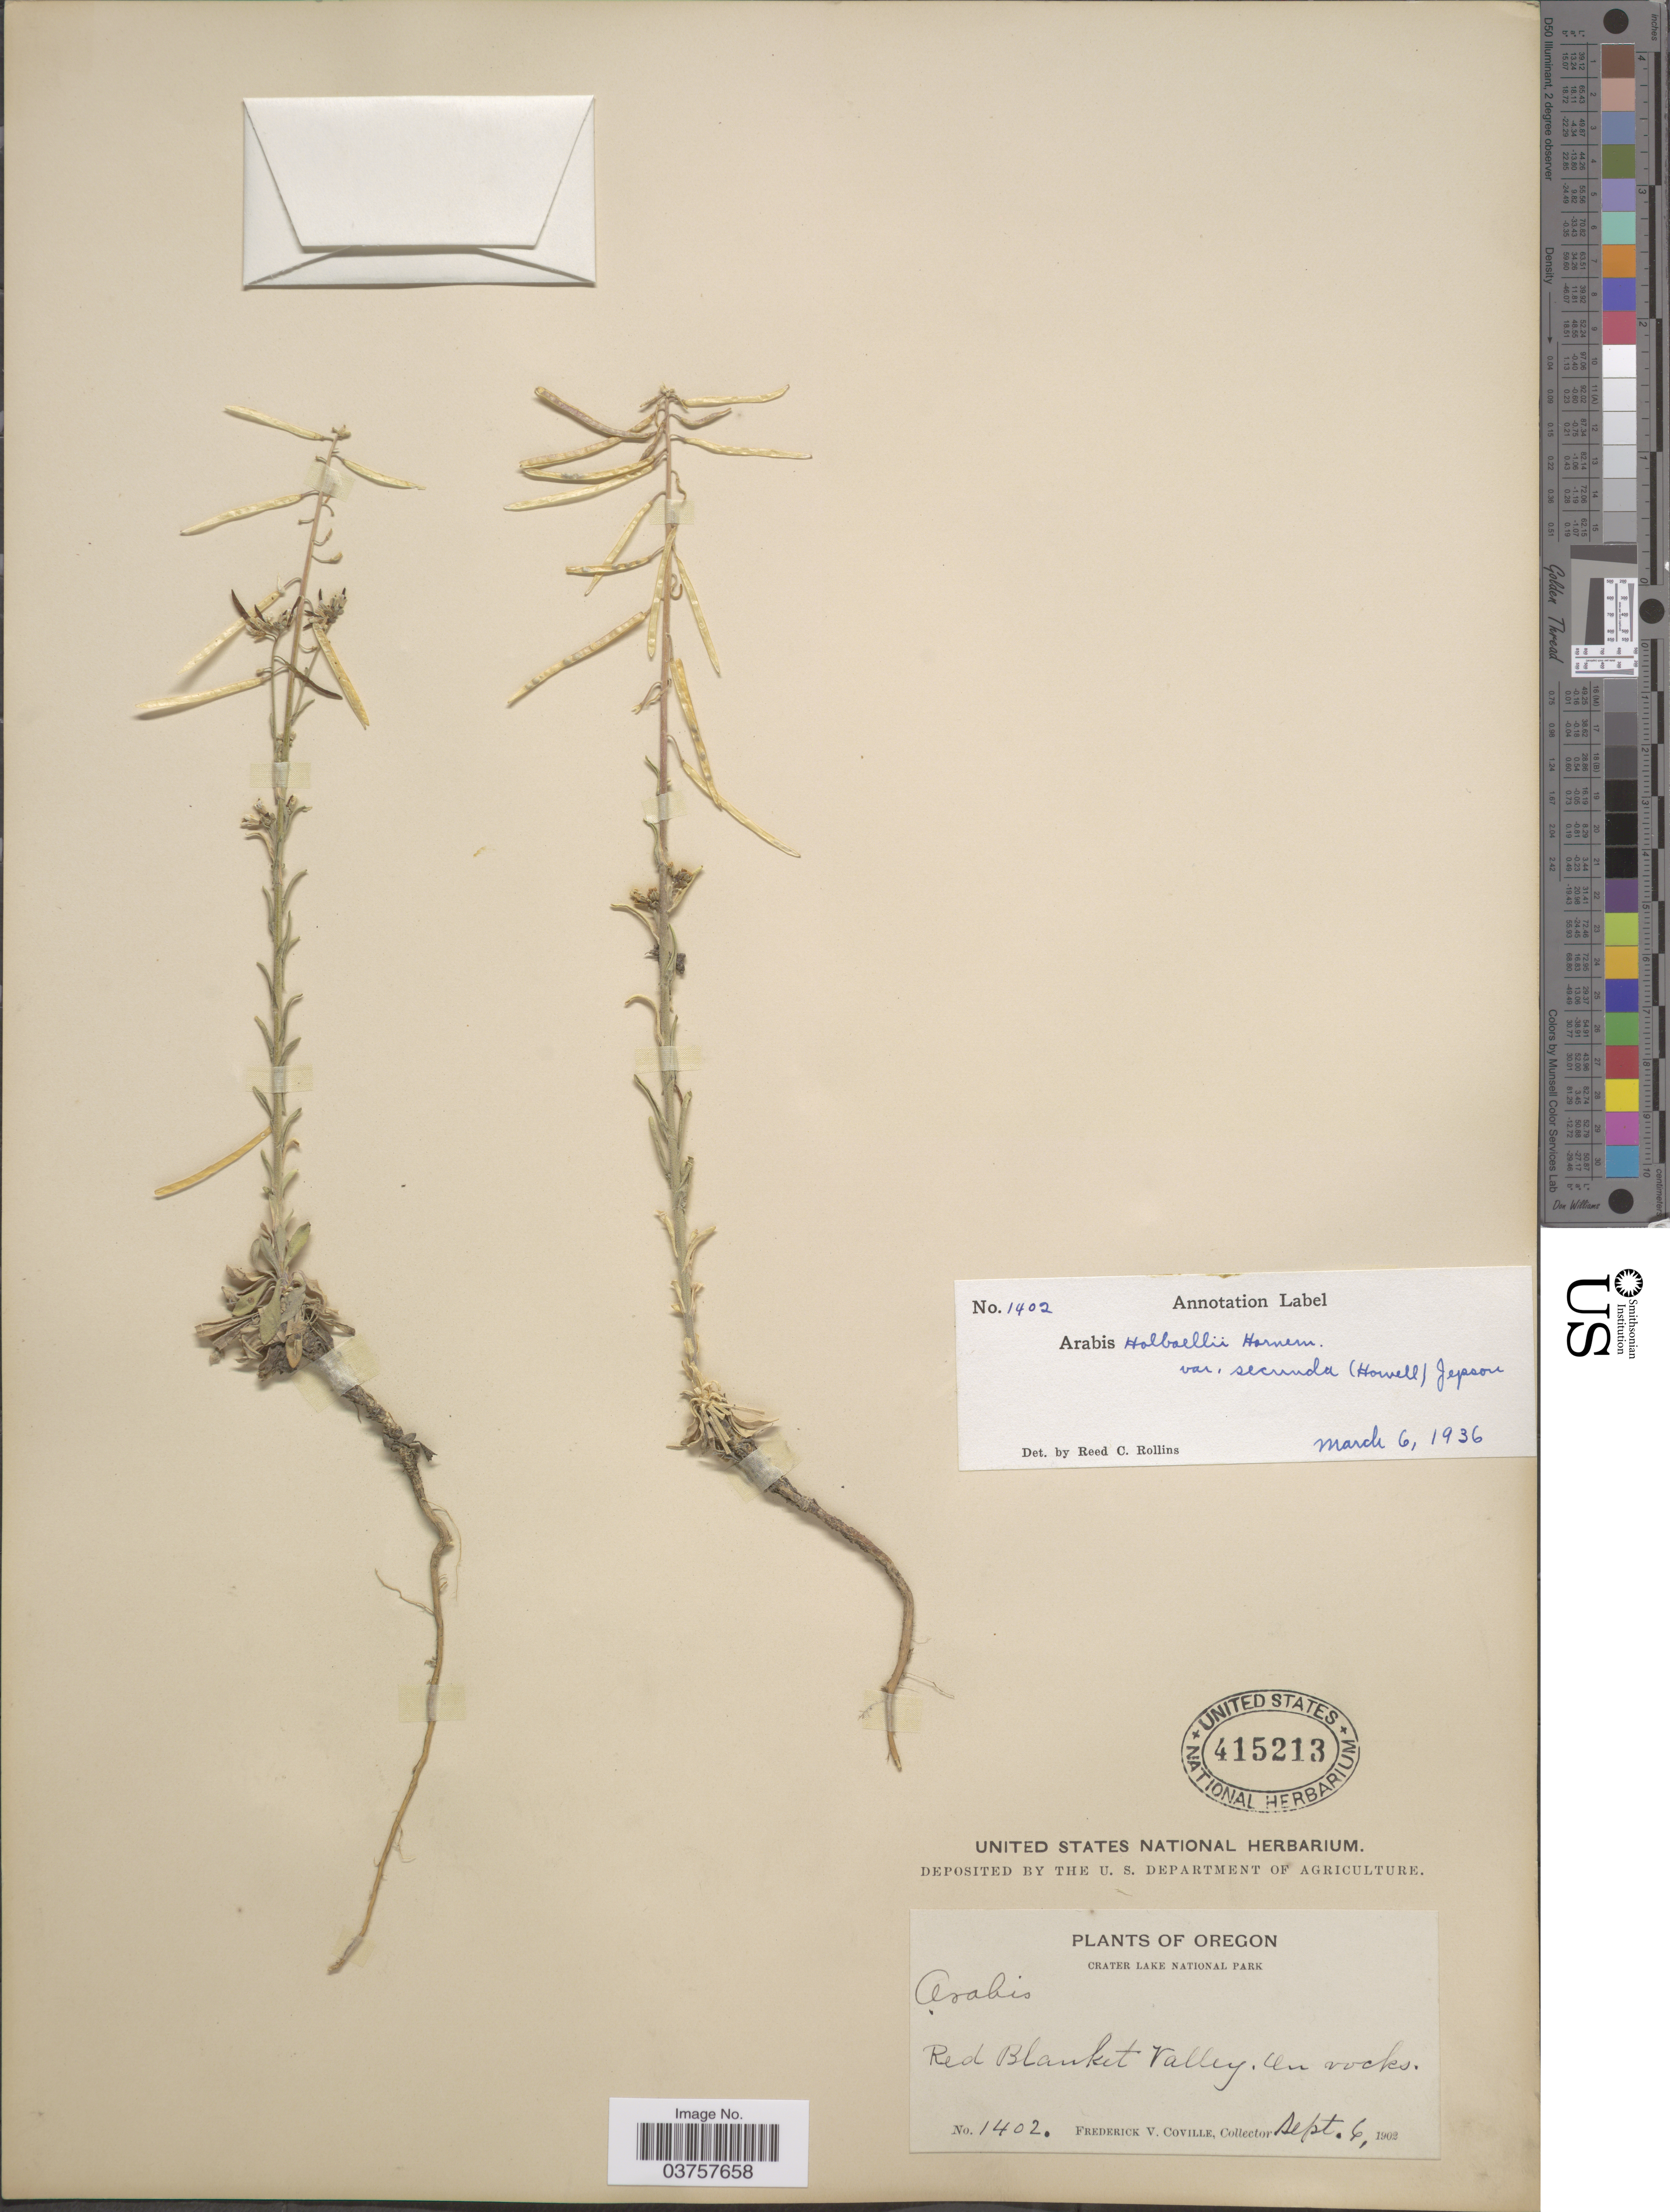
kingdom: Plantae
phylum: Tracheophyta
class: Magnoliopsida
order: Brassicales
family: Brassicaceae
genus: Arabis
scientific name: Arabis holboellii var. retrofracta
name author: Rydb.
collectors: F. V. Coville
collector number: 1402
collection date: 1902-09-06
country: United States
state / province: Oregon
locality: Crater Lake National Park. Red Blanket Valley.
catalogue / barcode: US 415213